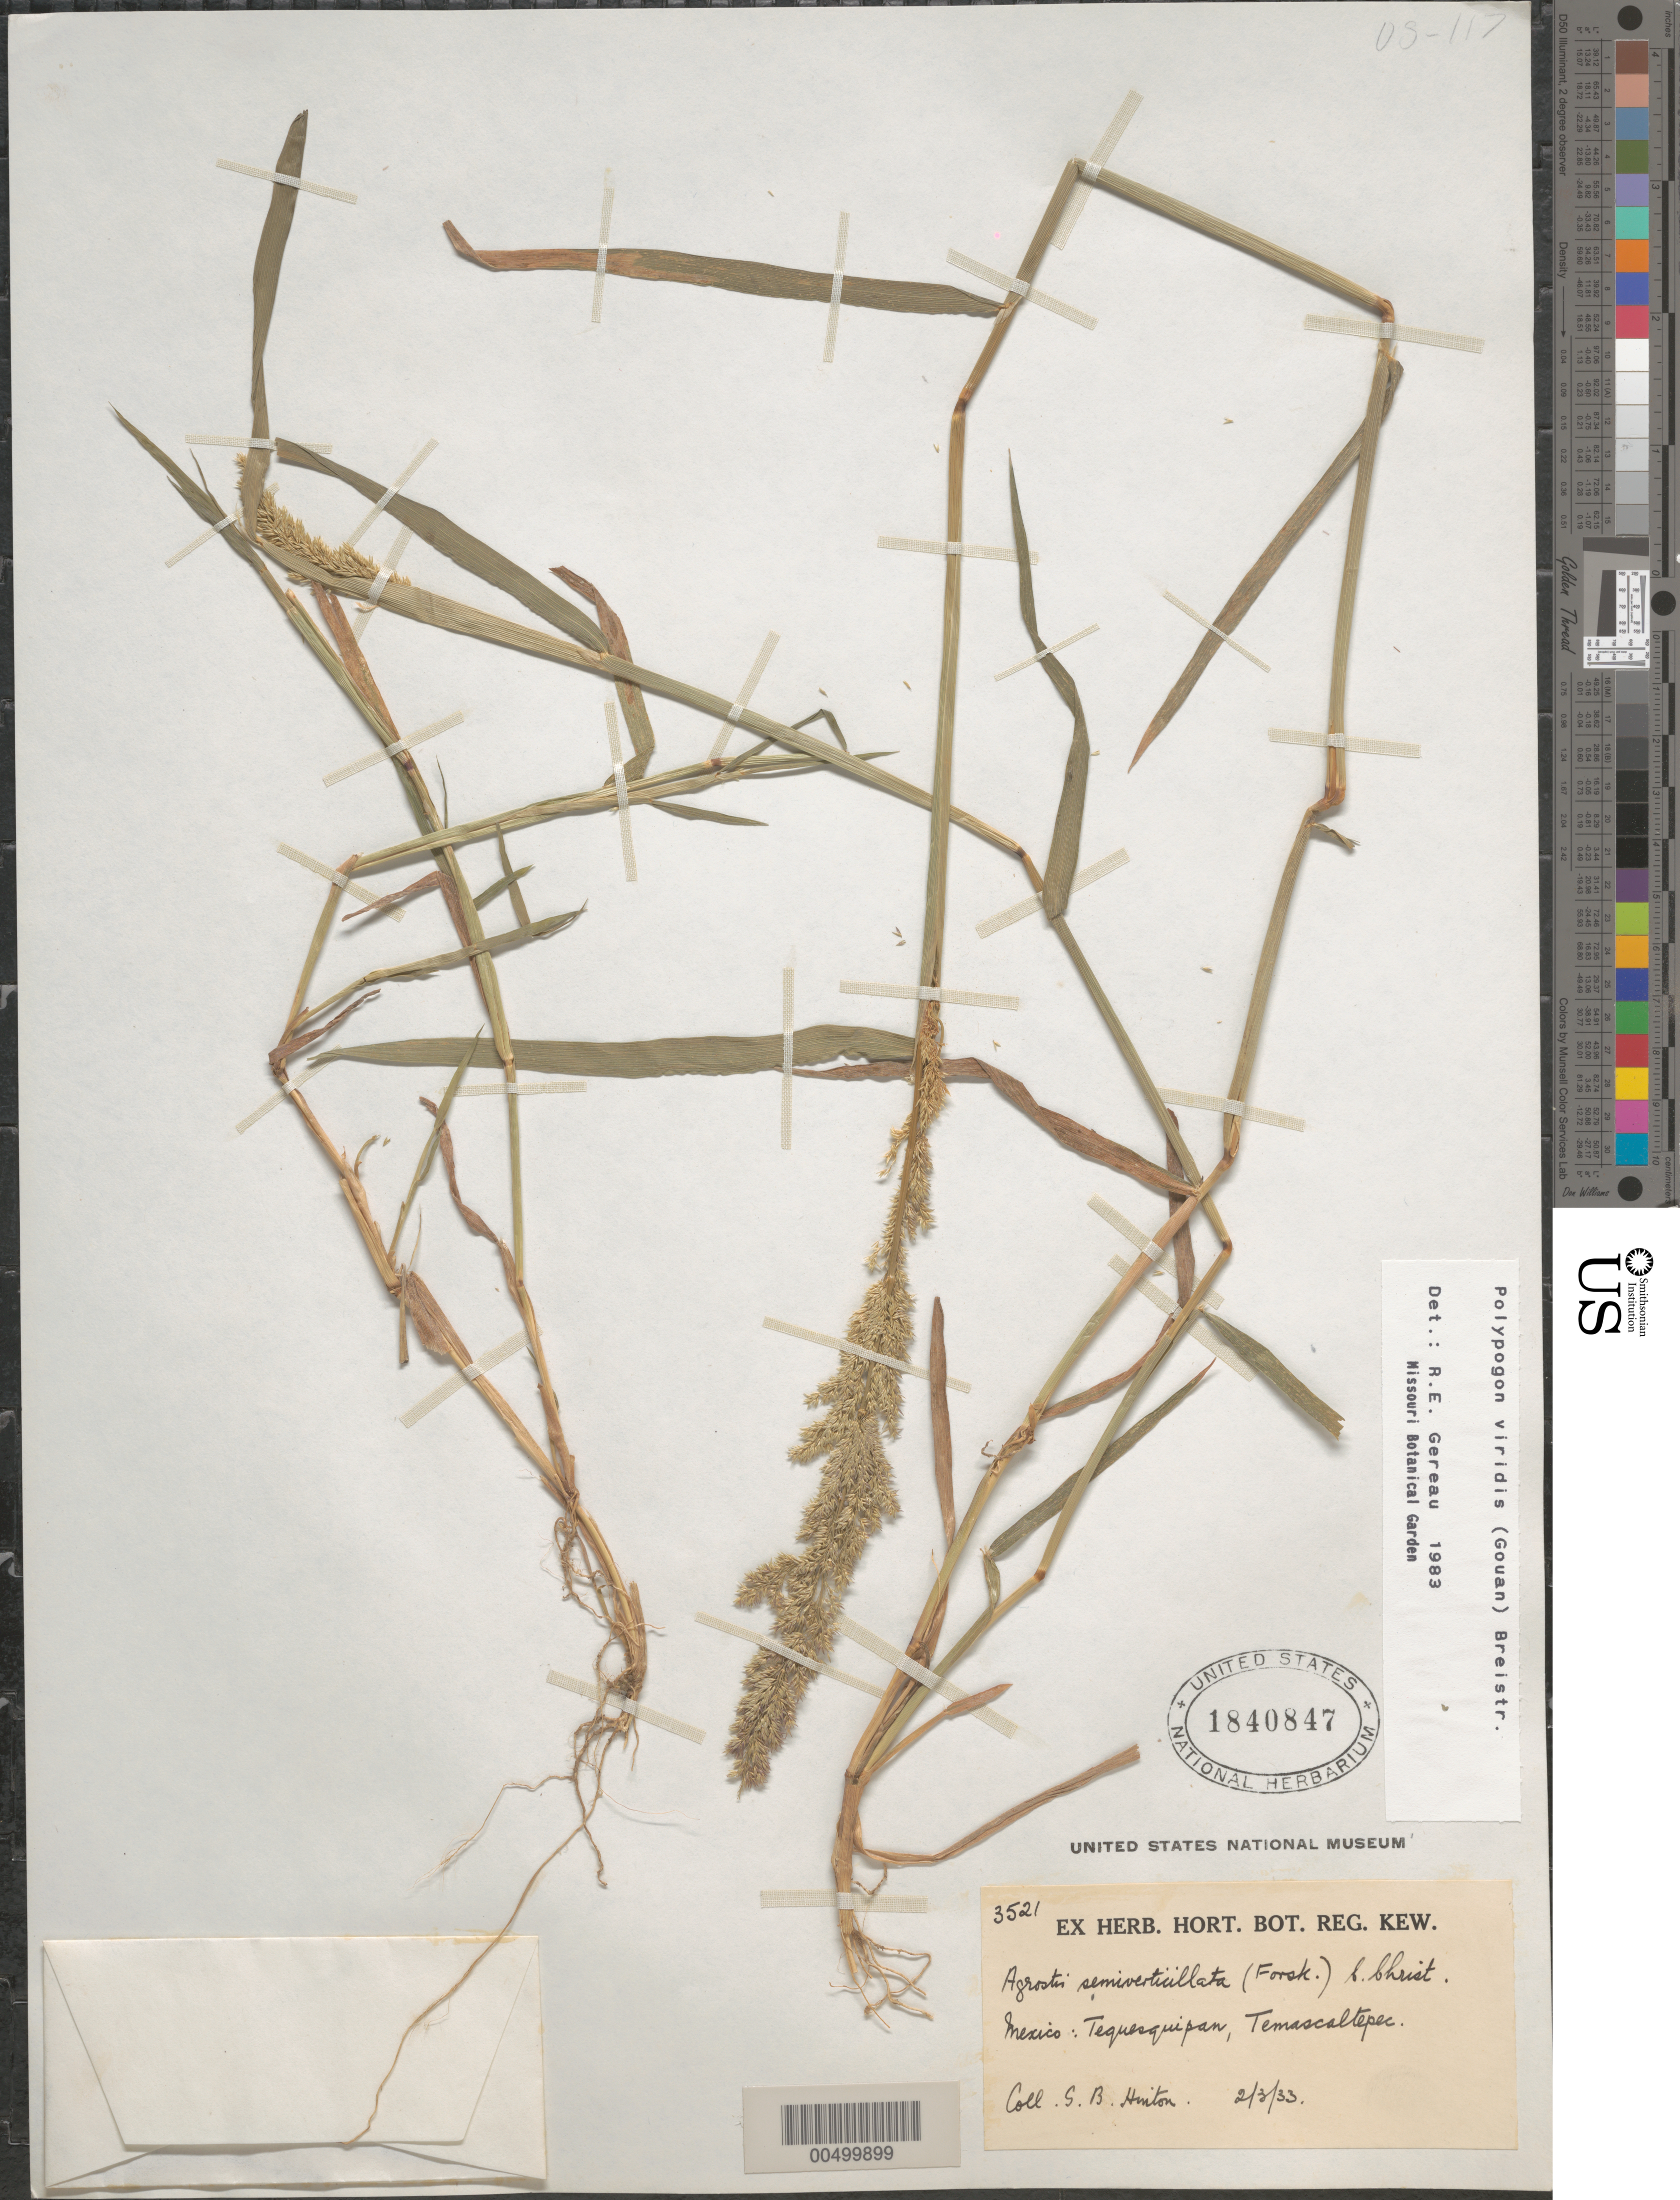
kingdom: Plantae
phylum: Tracheophyta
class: Liliopsida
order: Poales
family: Poaceae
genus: Polypogon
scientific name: Polypogon viridis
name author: (Gouan) Breistroffer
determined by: Gereau, R. E.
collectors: G. B. Hinton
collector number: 3521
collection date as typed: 3 Feb 1933 or 2 Mar 1933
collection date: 1933-02-03 or 1933-03-02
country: Mexico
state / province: México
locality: Tequesquipan, Temascaltepec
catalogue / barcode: US 1840847